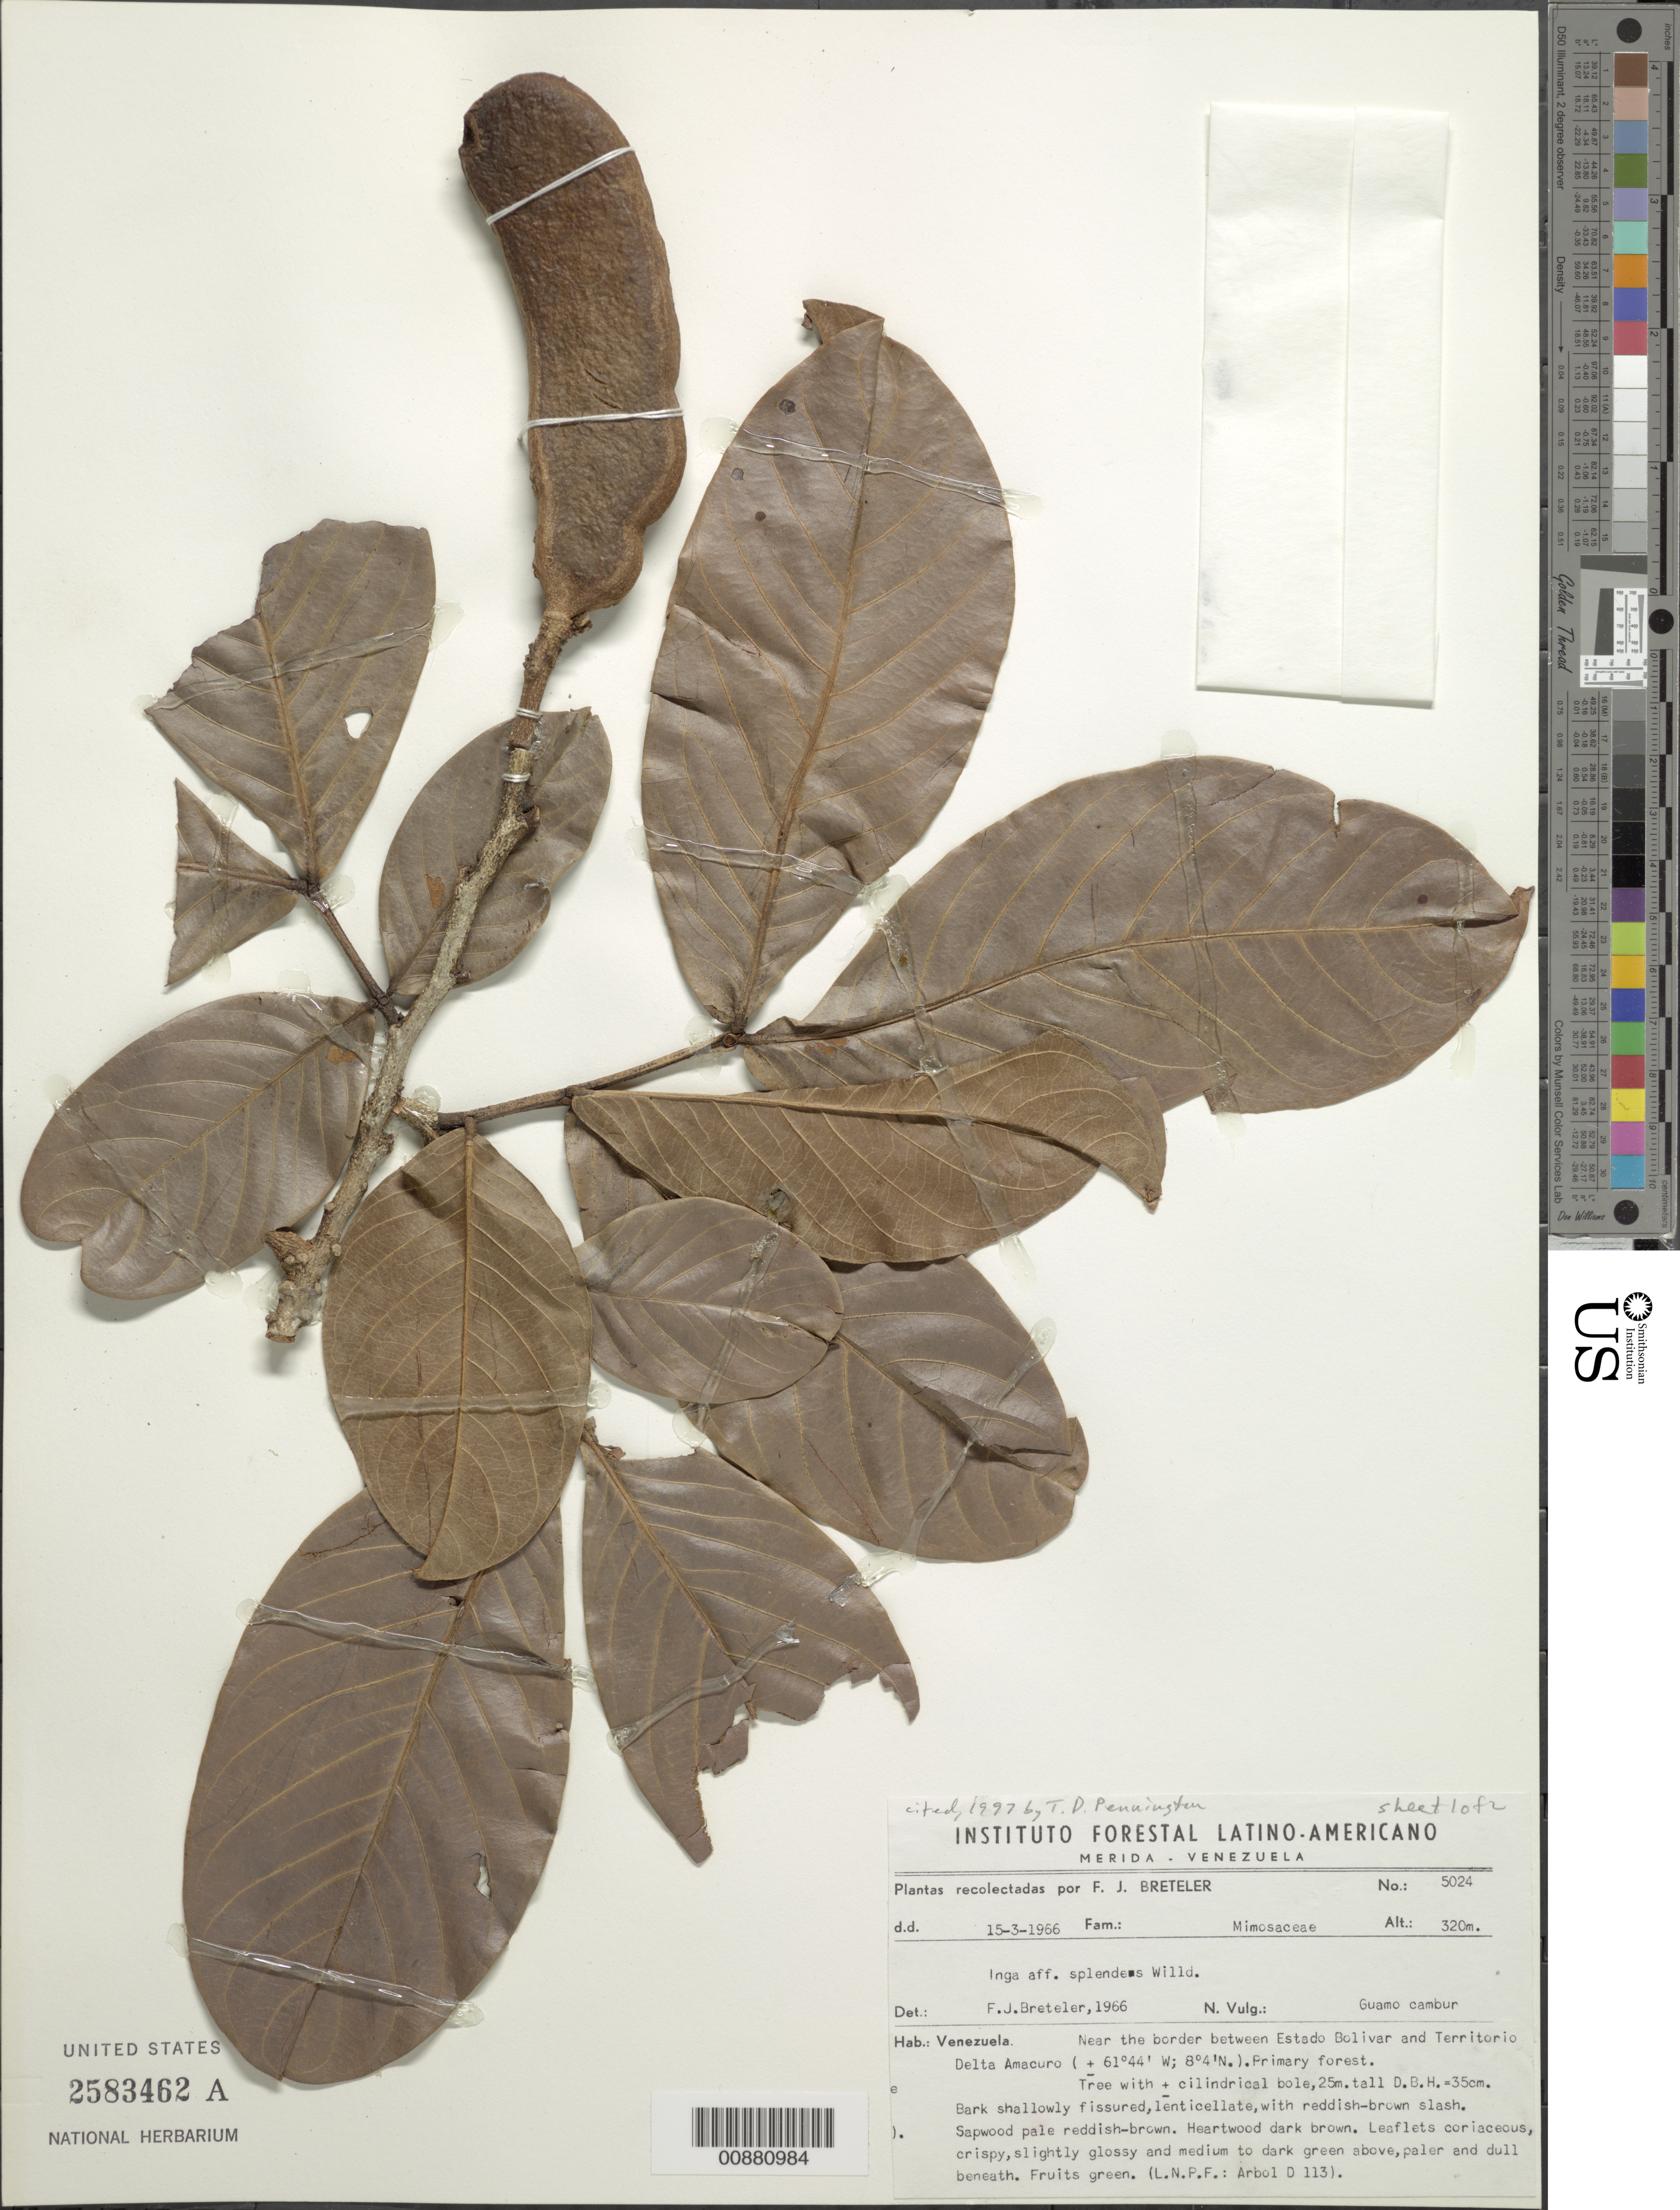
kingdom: Plantae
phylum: Tracheophyta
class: Magnoliopsida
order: Fabales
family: Fabaceae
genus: Inga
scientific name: Inga splendens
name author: Willd.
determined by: Breteler, F. J.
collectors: F. J. Breteler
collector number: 5024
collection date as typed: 15-Mar-66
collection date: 1966-03-15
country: Venezuela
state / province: Bolívar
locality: Río Grande o Toro, near border between Estado Bolívar and Territorío Delta Amacuro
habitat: Primary forest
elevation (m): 320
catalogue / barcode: US 2583462A